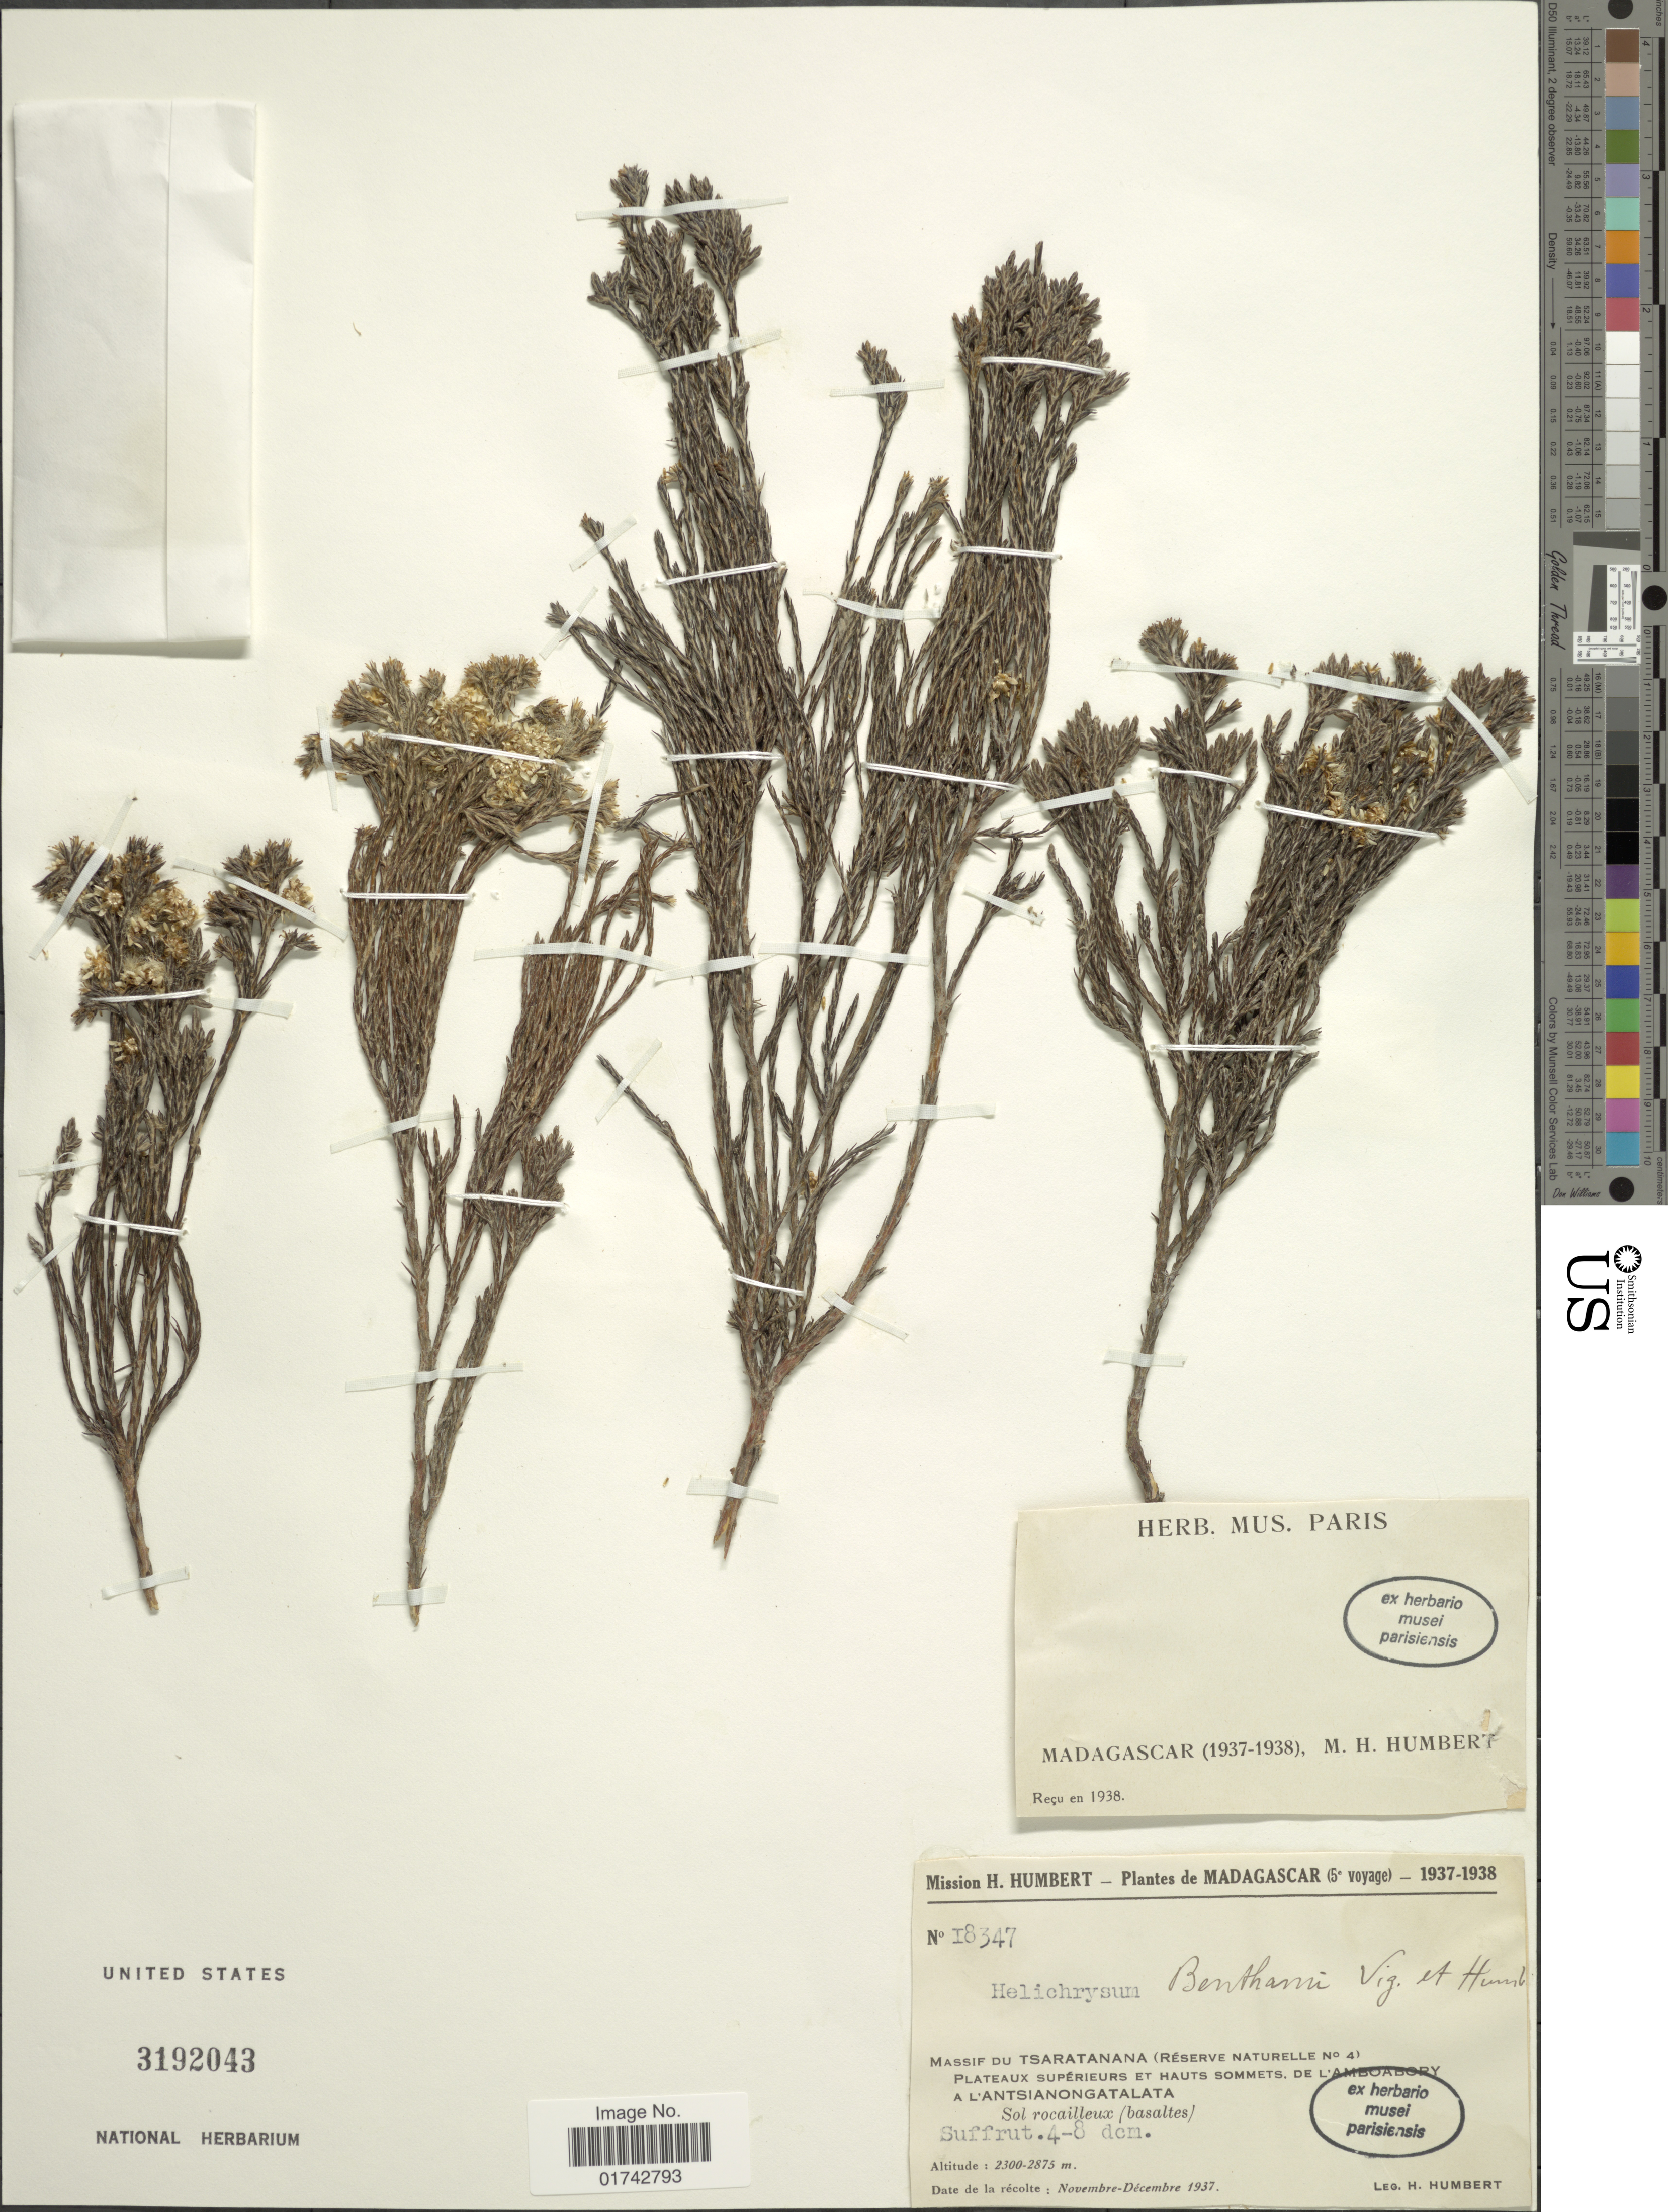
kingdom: Plantae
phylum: Tracheophyta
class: Magnoliopsida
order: Asterales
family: Asteraceae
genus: Helichrysum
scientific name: Helichrysum benthamii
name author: R. Vig. & Humbert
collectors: H. Humbert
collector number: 18347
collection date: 1937-11/1937-12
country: Madagascar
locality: Massif du Tsaratanana (Réserve naturelle no 4) Plateaux supérieurs et hauts sommets, de L'Amboabory a L'Antsianongatalata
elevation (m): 2300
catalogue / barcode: US 3192043